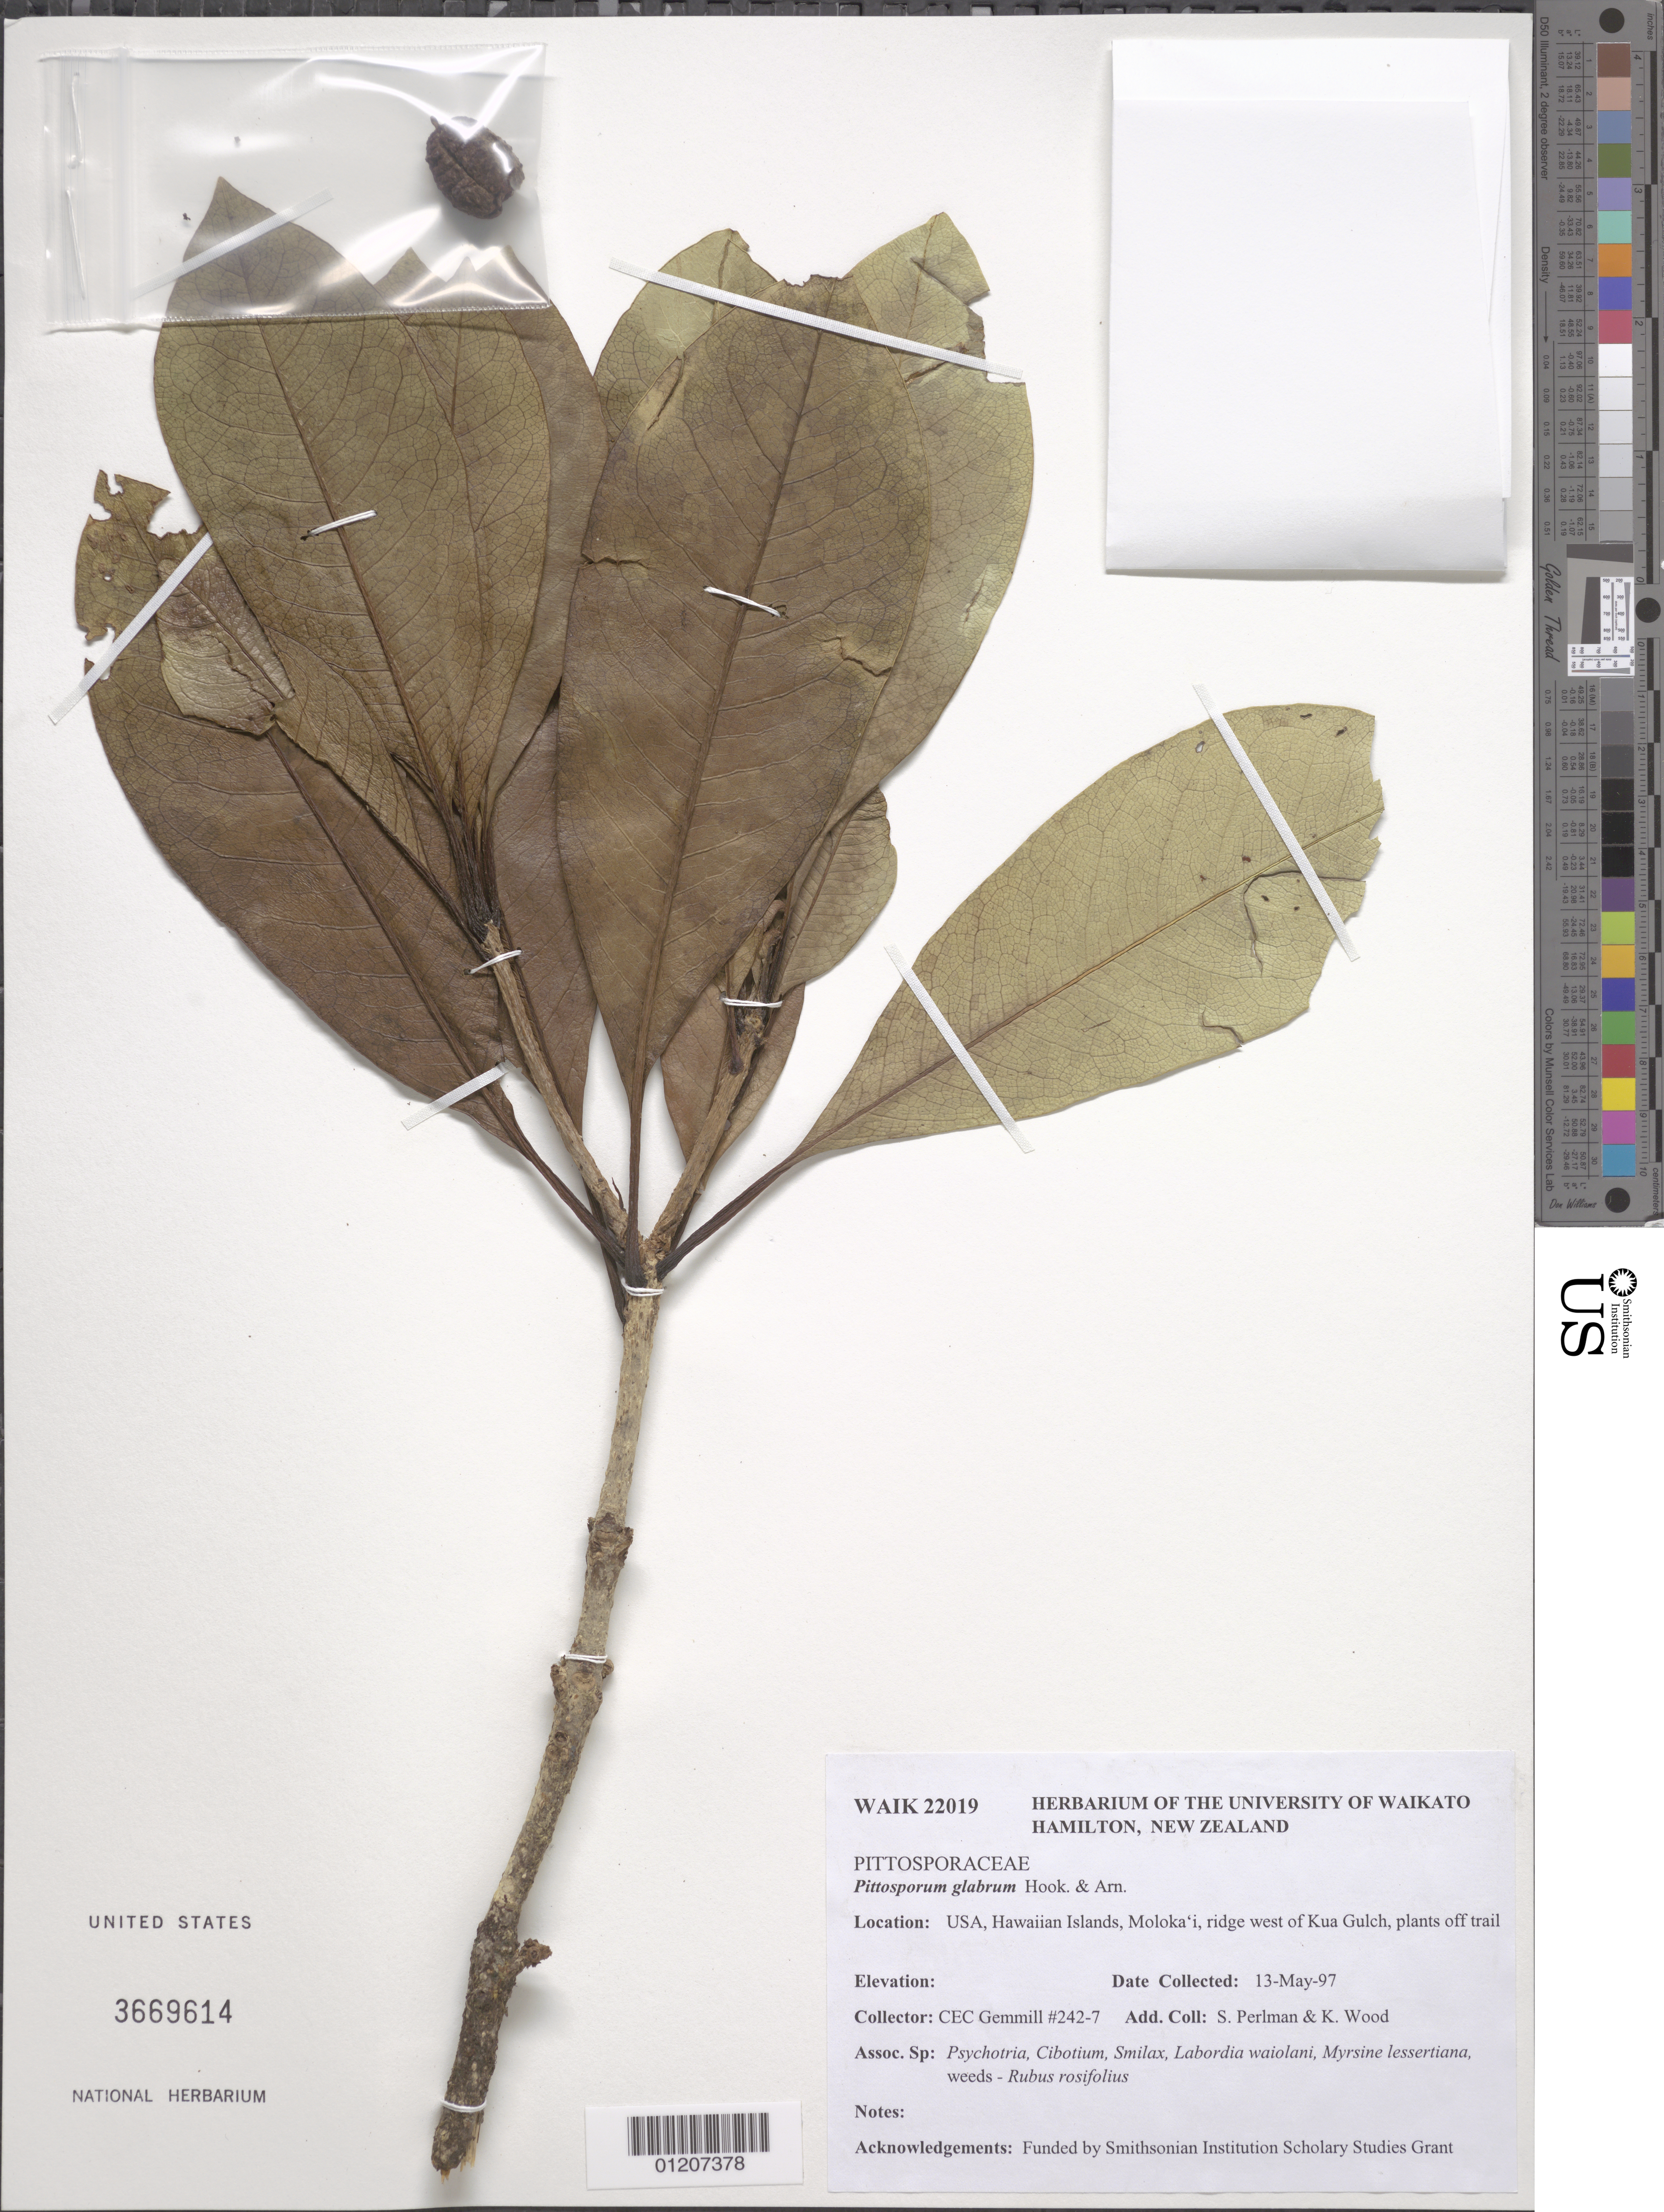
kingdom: Plantae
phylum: Tracheophyta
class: Magnoliopsida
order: Apiales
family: Pittosporaceae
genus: Pittosporum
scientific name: Pittosporum glabrum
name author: Hook. & Arn.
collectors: C. Gemmill, S. P. Perlman & K. R. Wood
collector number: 242-7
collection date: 1997-05-13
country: United States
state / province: Hawaii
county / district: Maui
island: Moloka'i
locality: Ridge west of Kua Gulch, plants off trail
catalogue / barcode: US 3669614